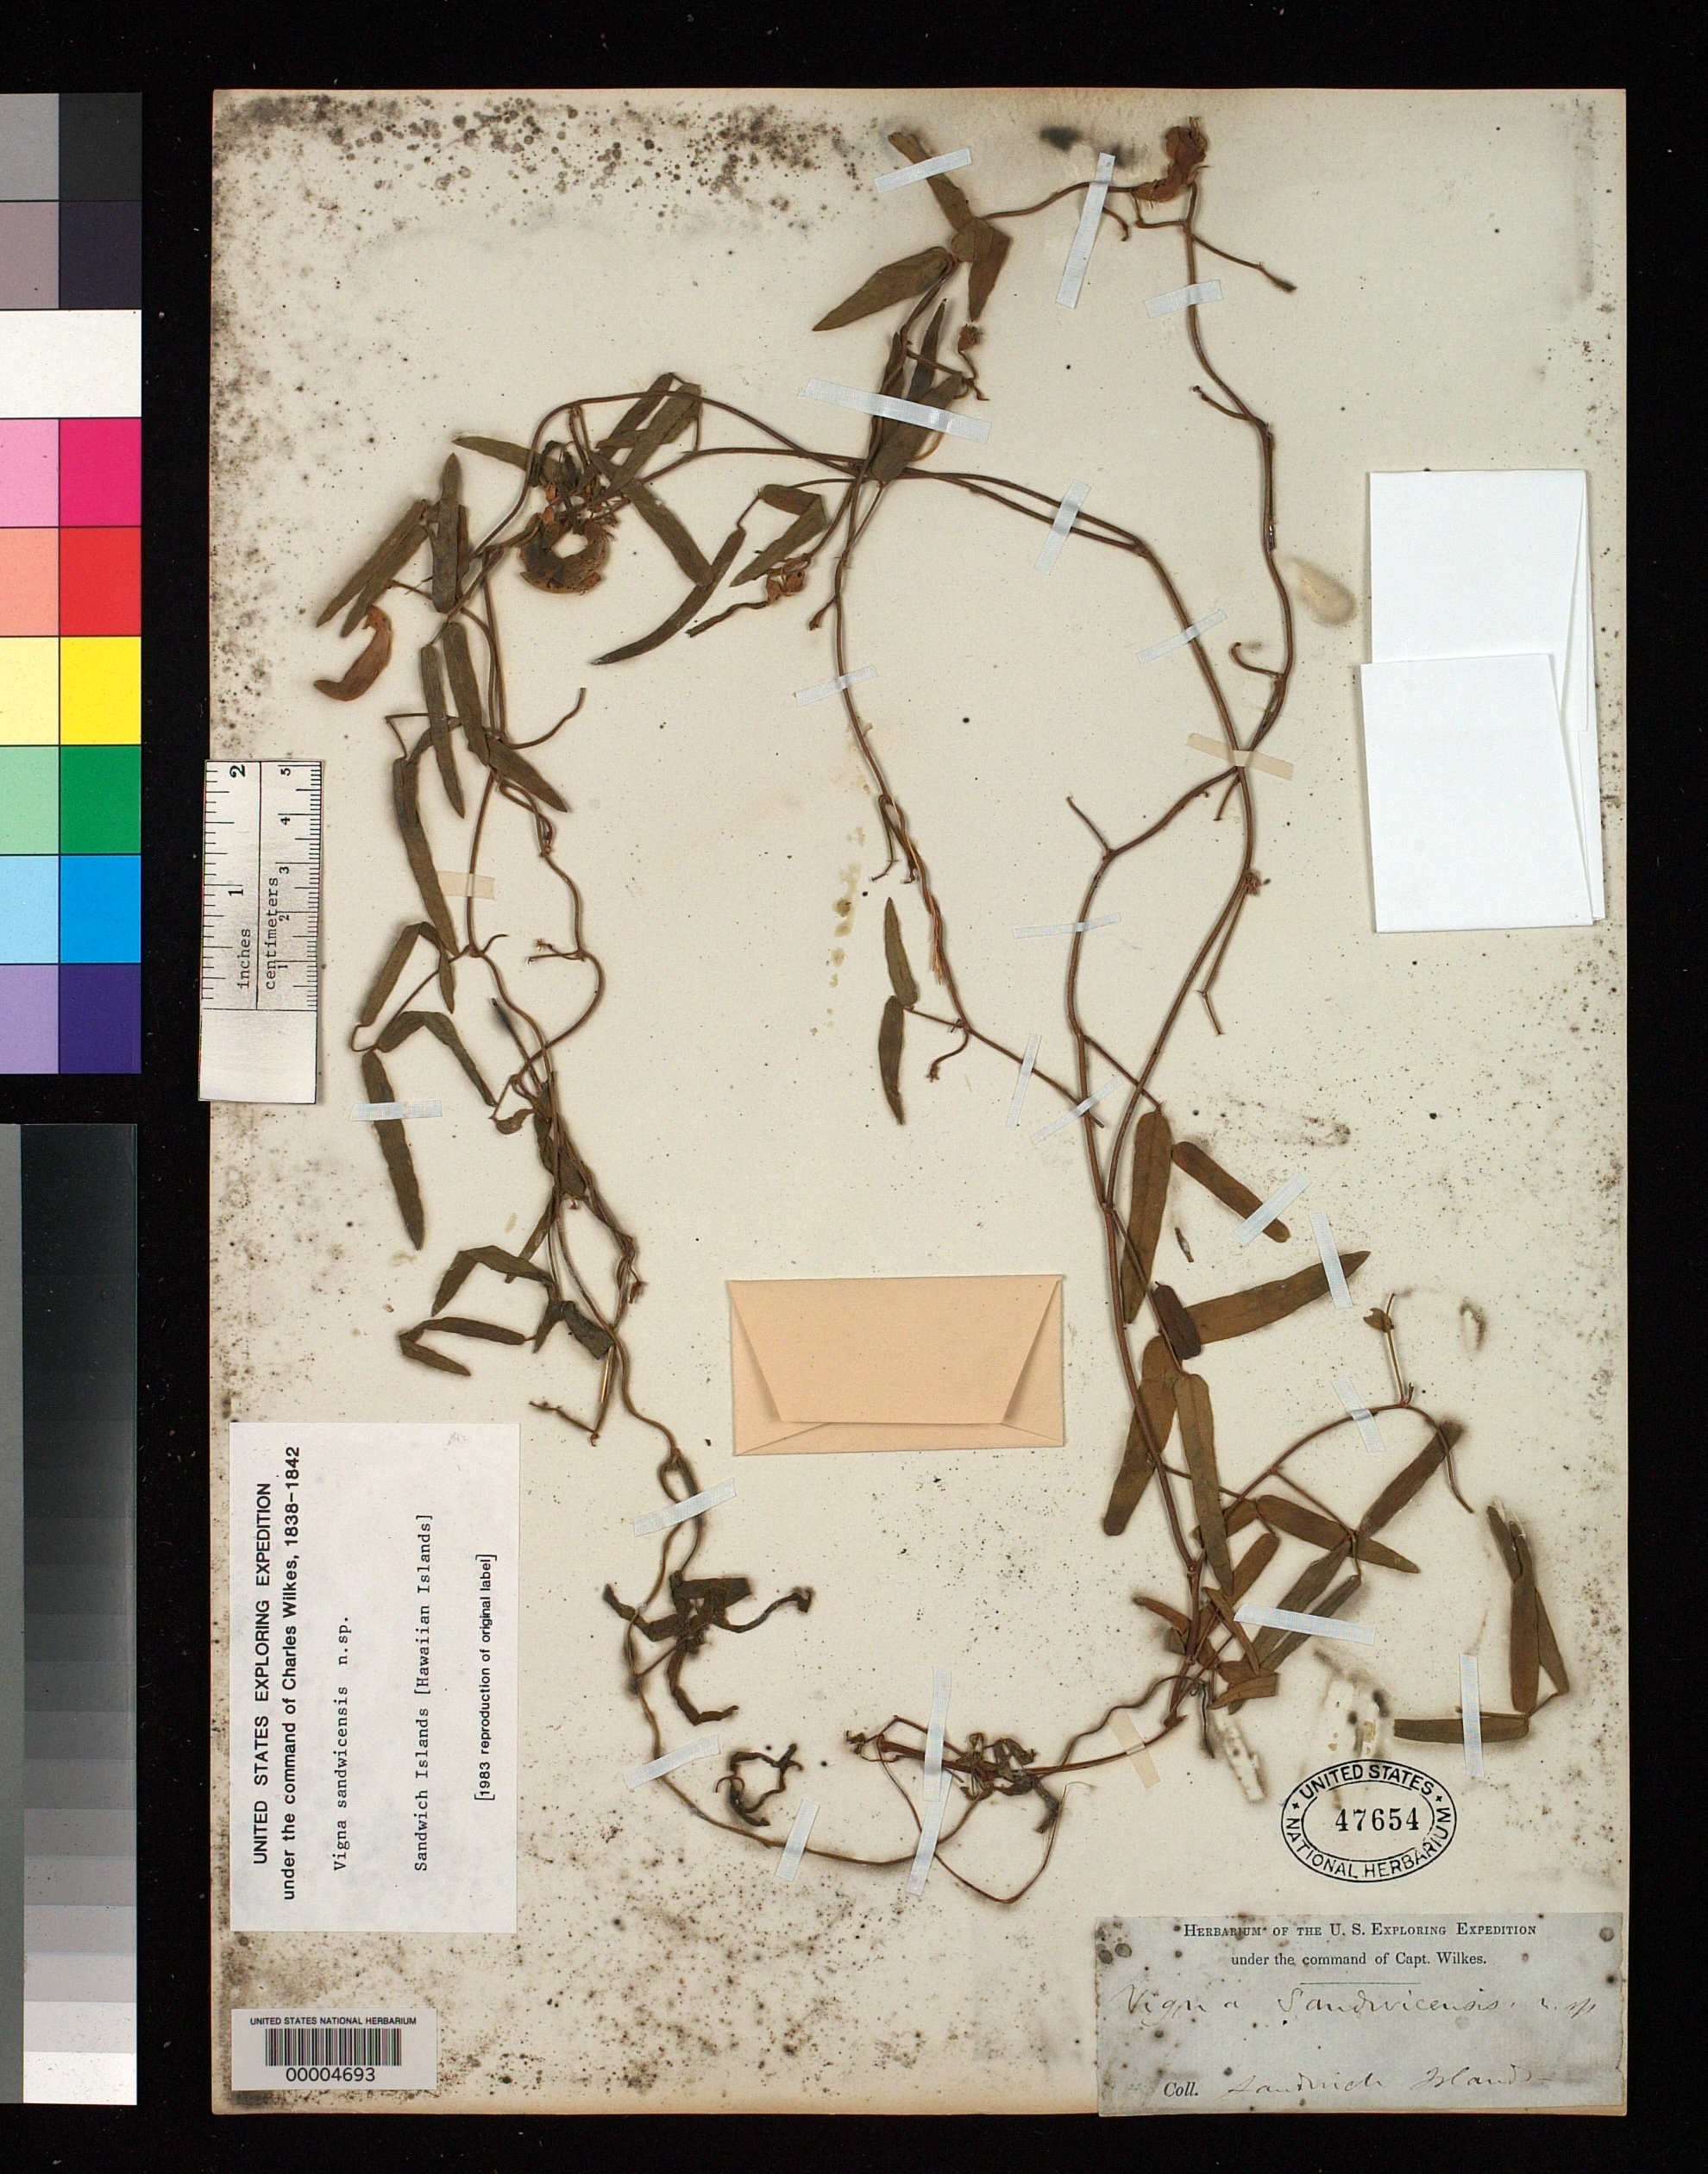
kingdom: Plantae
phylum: Tracheophyta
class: Magnoliopsida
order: Fabales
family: Fabaceae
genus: Vigna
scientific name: Vigna sandwicensis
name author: A. Gray in Wilkes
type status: Syntype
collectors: Wilkes Explor. Exped.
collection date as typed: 1838 to -- --- 1842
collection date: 1838/1842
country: United States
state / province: Hawaii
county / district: Maui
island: Maui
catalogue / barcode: US 47654